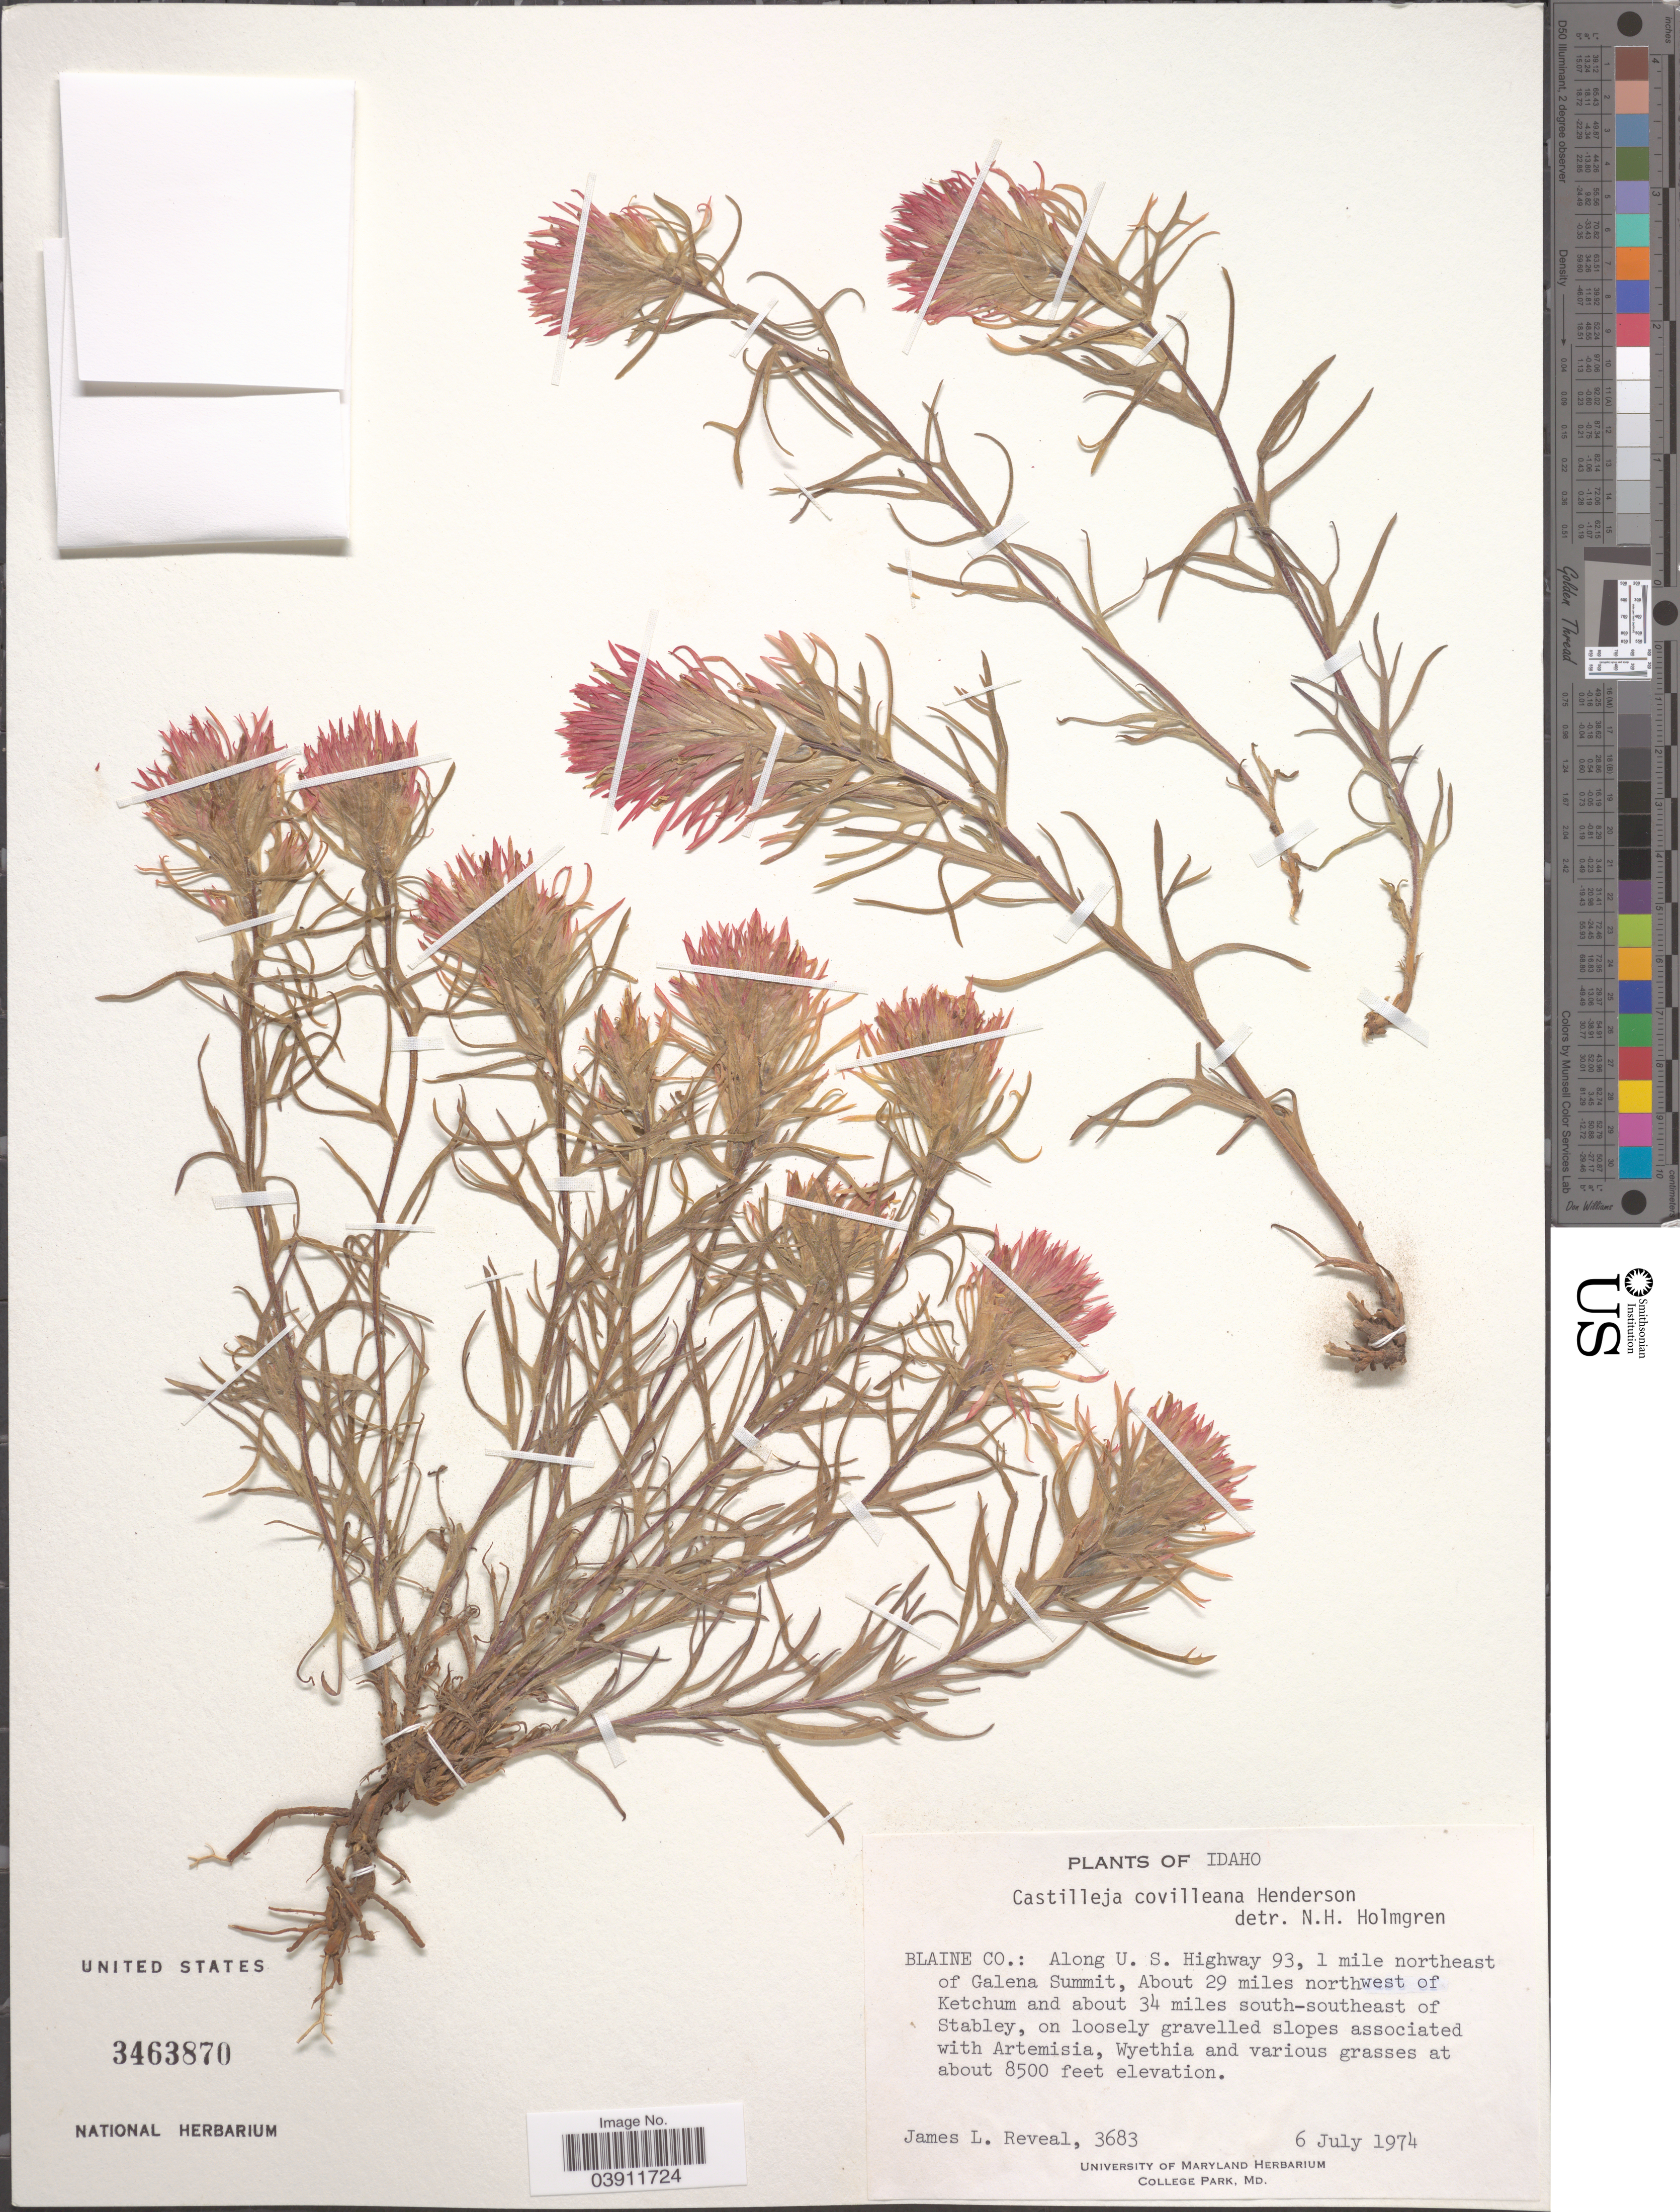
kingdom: Plantae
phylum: Tracheophyta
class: Magnoliopsida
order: Lamiales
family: Orobanchaceae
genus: Castilleja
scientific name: Castilleja covilleana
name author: L.F. Hend.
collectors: J. L. Reveal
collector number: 3683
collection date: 1974-07-06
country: United States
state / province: Idaho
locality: Blaine Co.: Along U. S. Highway 93, 1 mile northeast of Galena Summit, About 29 miles northwest of Ketchum and about 34 miles south-southeast of Stabley.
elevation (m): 2591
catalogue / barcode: US 3463870